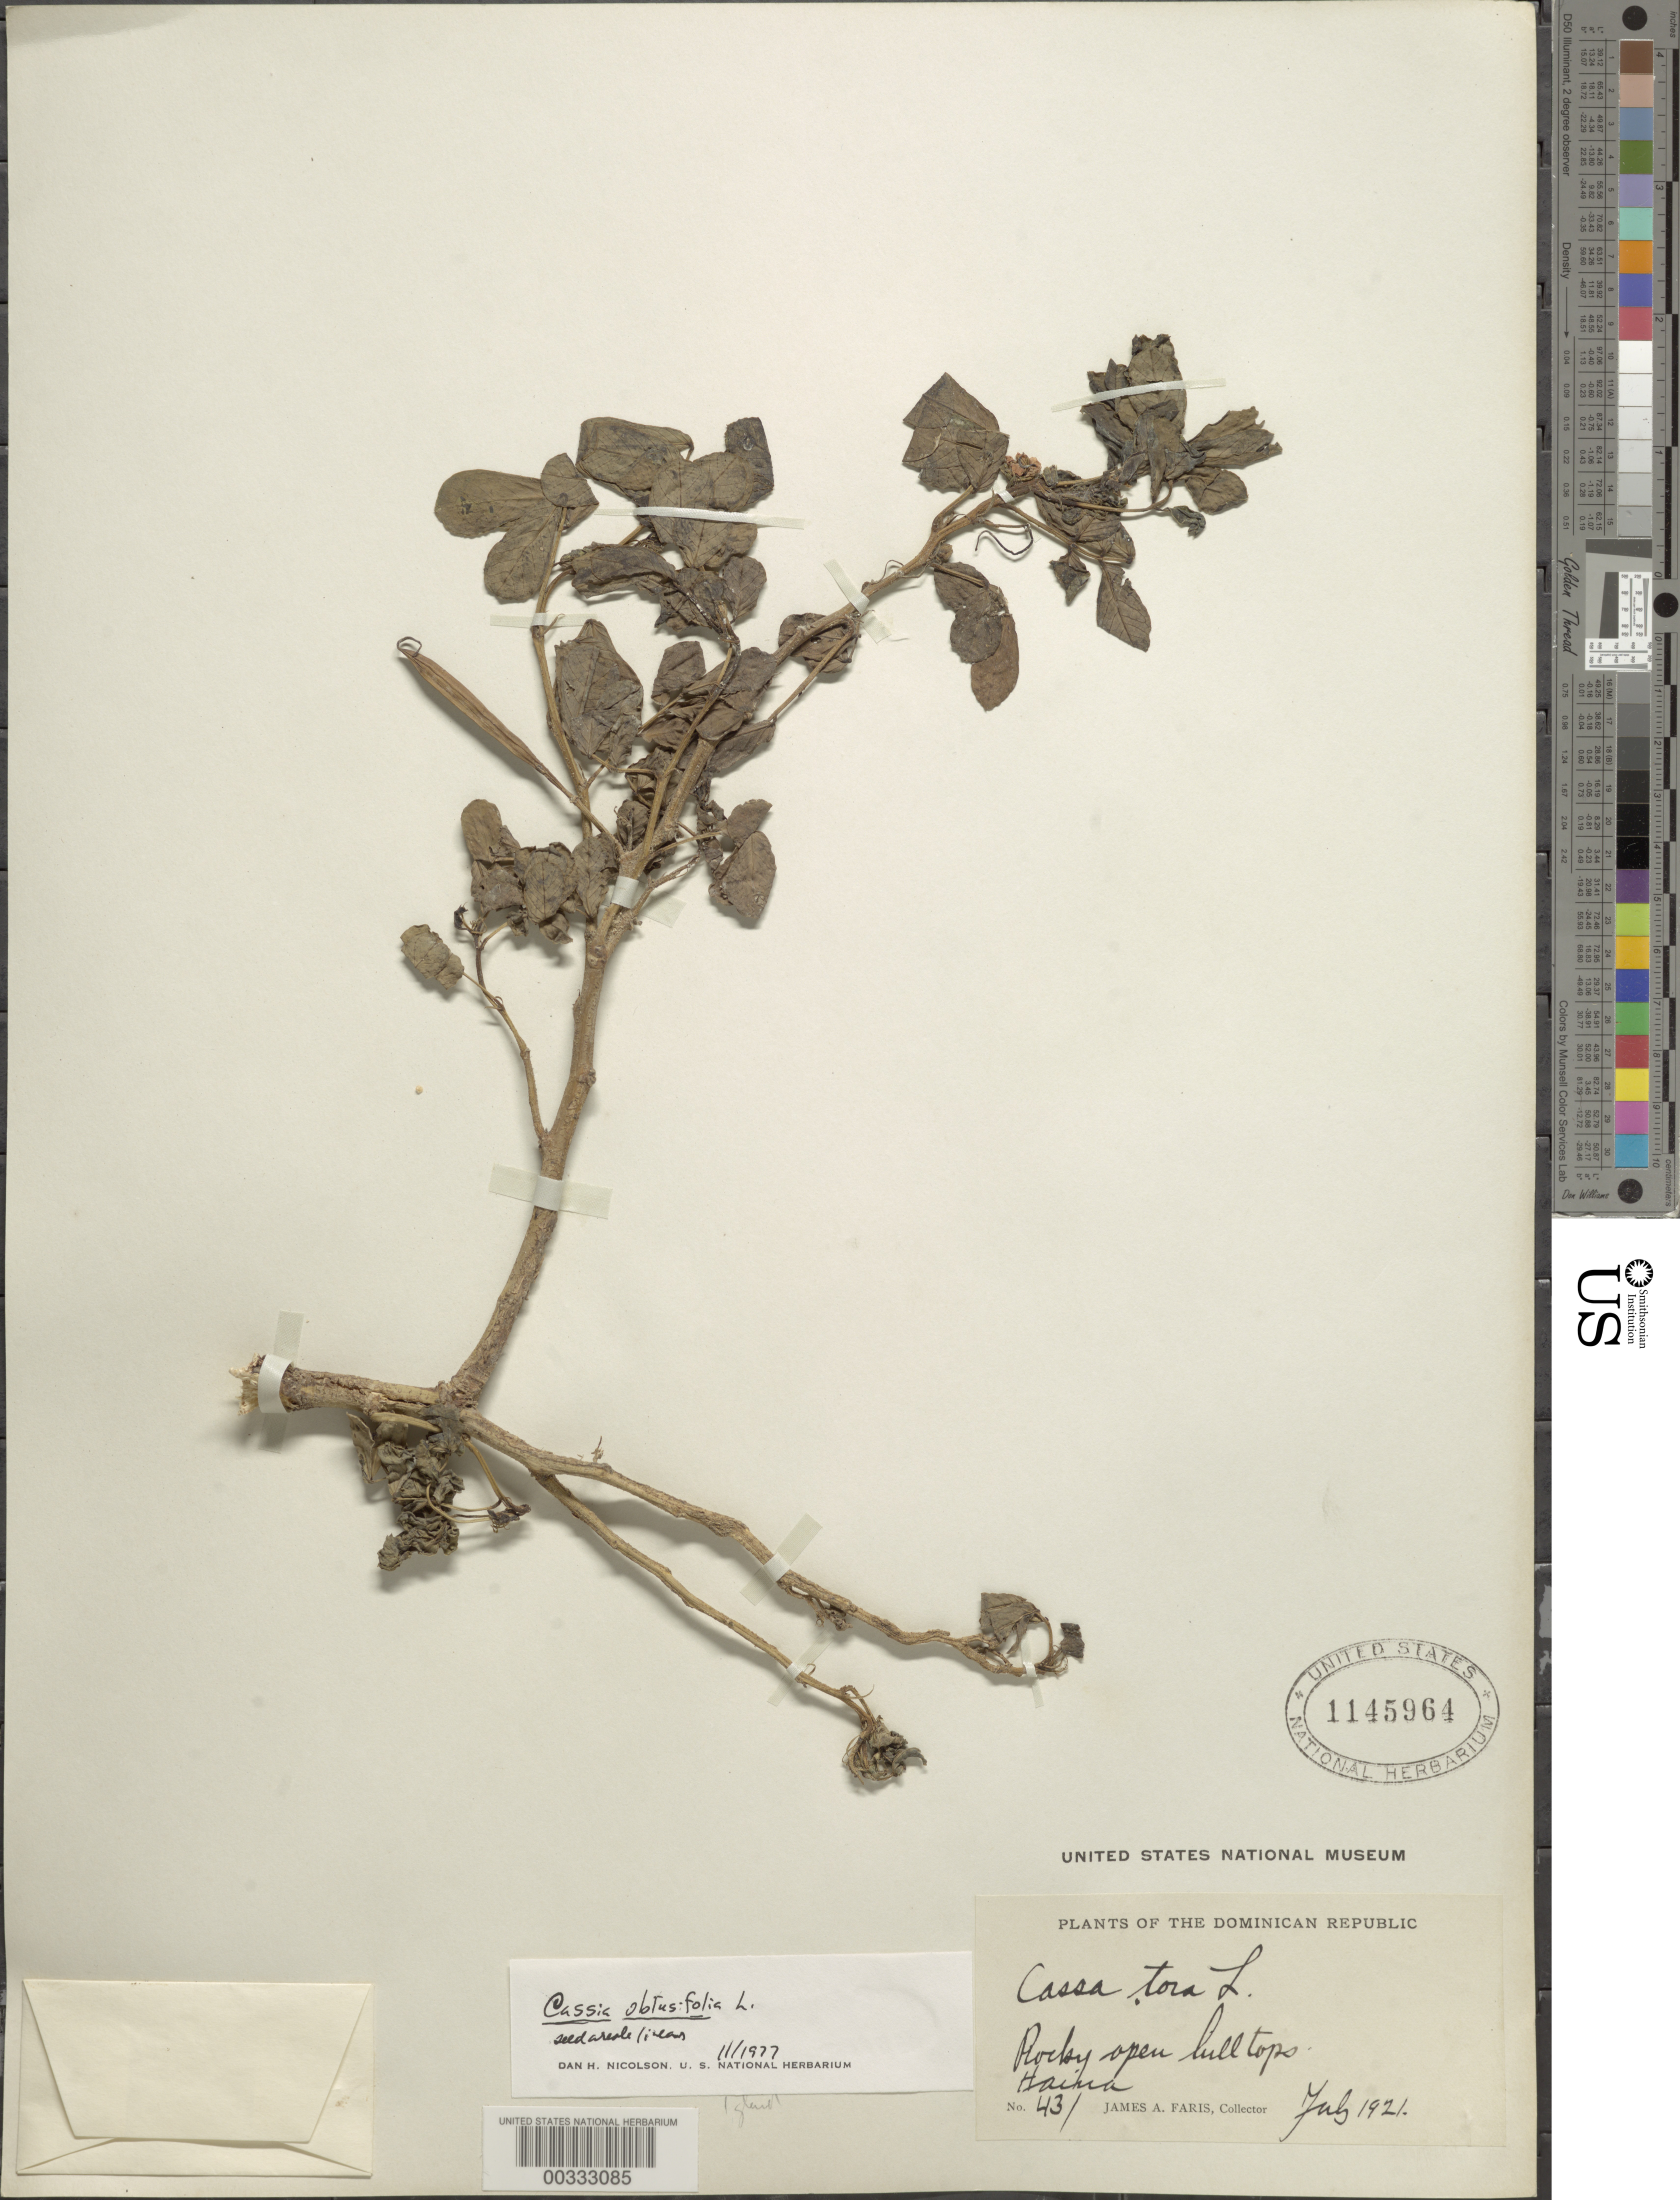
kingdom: Plantae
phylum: Tracheophyta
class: Magnoliopsida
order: Fabales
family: Fabaceae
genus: Senna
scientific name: Senna obtusifolia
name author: (L.) H.S. Irwin & Barneby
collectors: J. Faris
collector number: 431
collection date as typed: Feb 1921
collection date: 1921-02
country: Dominican Republic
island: Hispaniola Island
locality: Haina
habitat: Rocky open hill top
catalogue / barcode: US 1145964